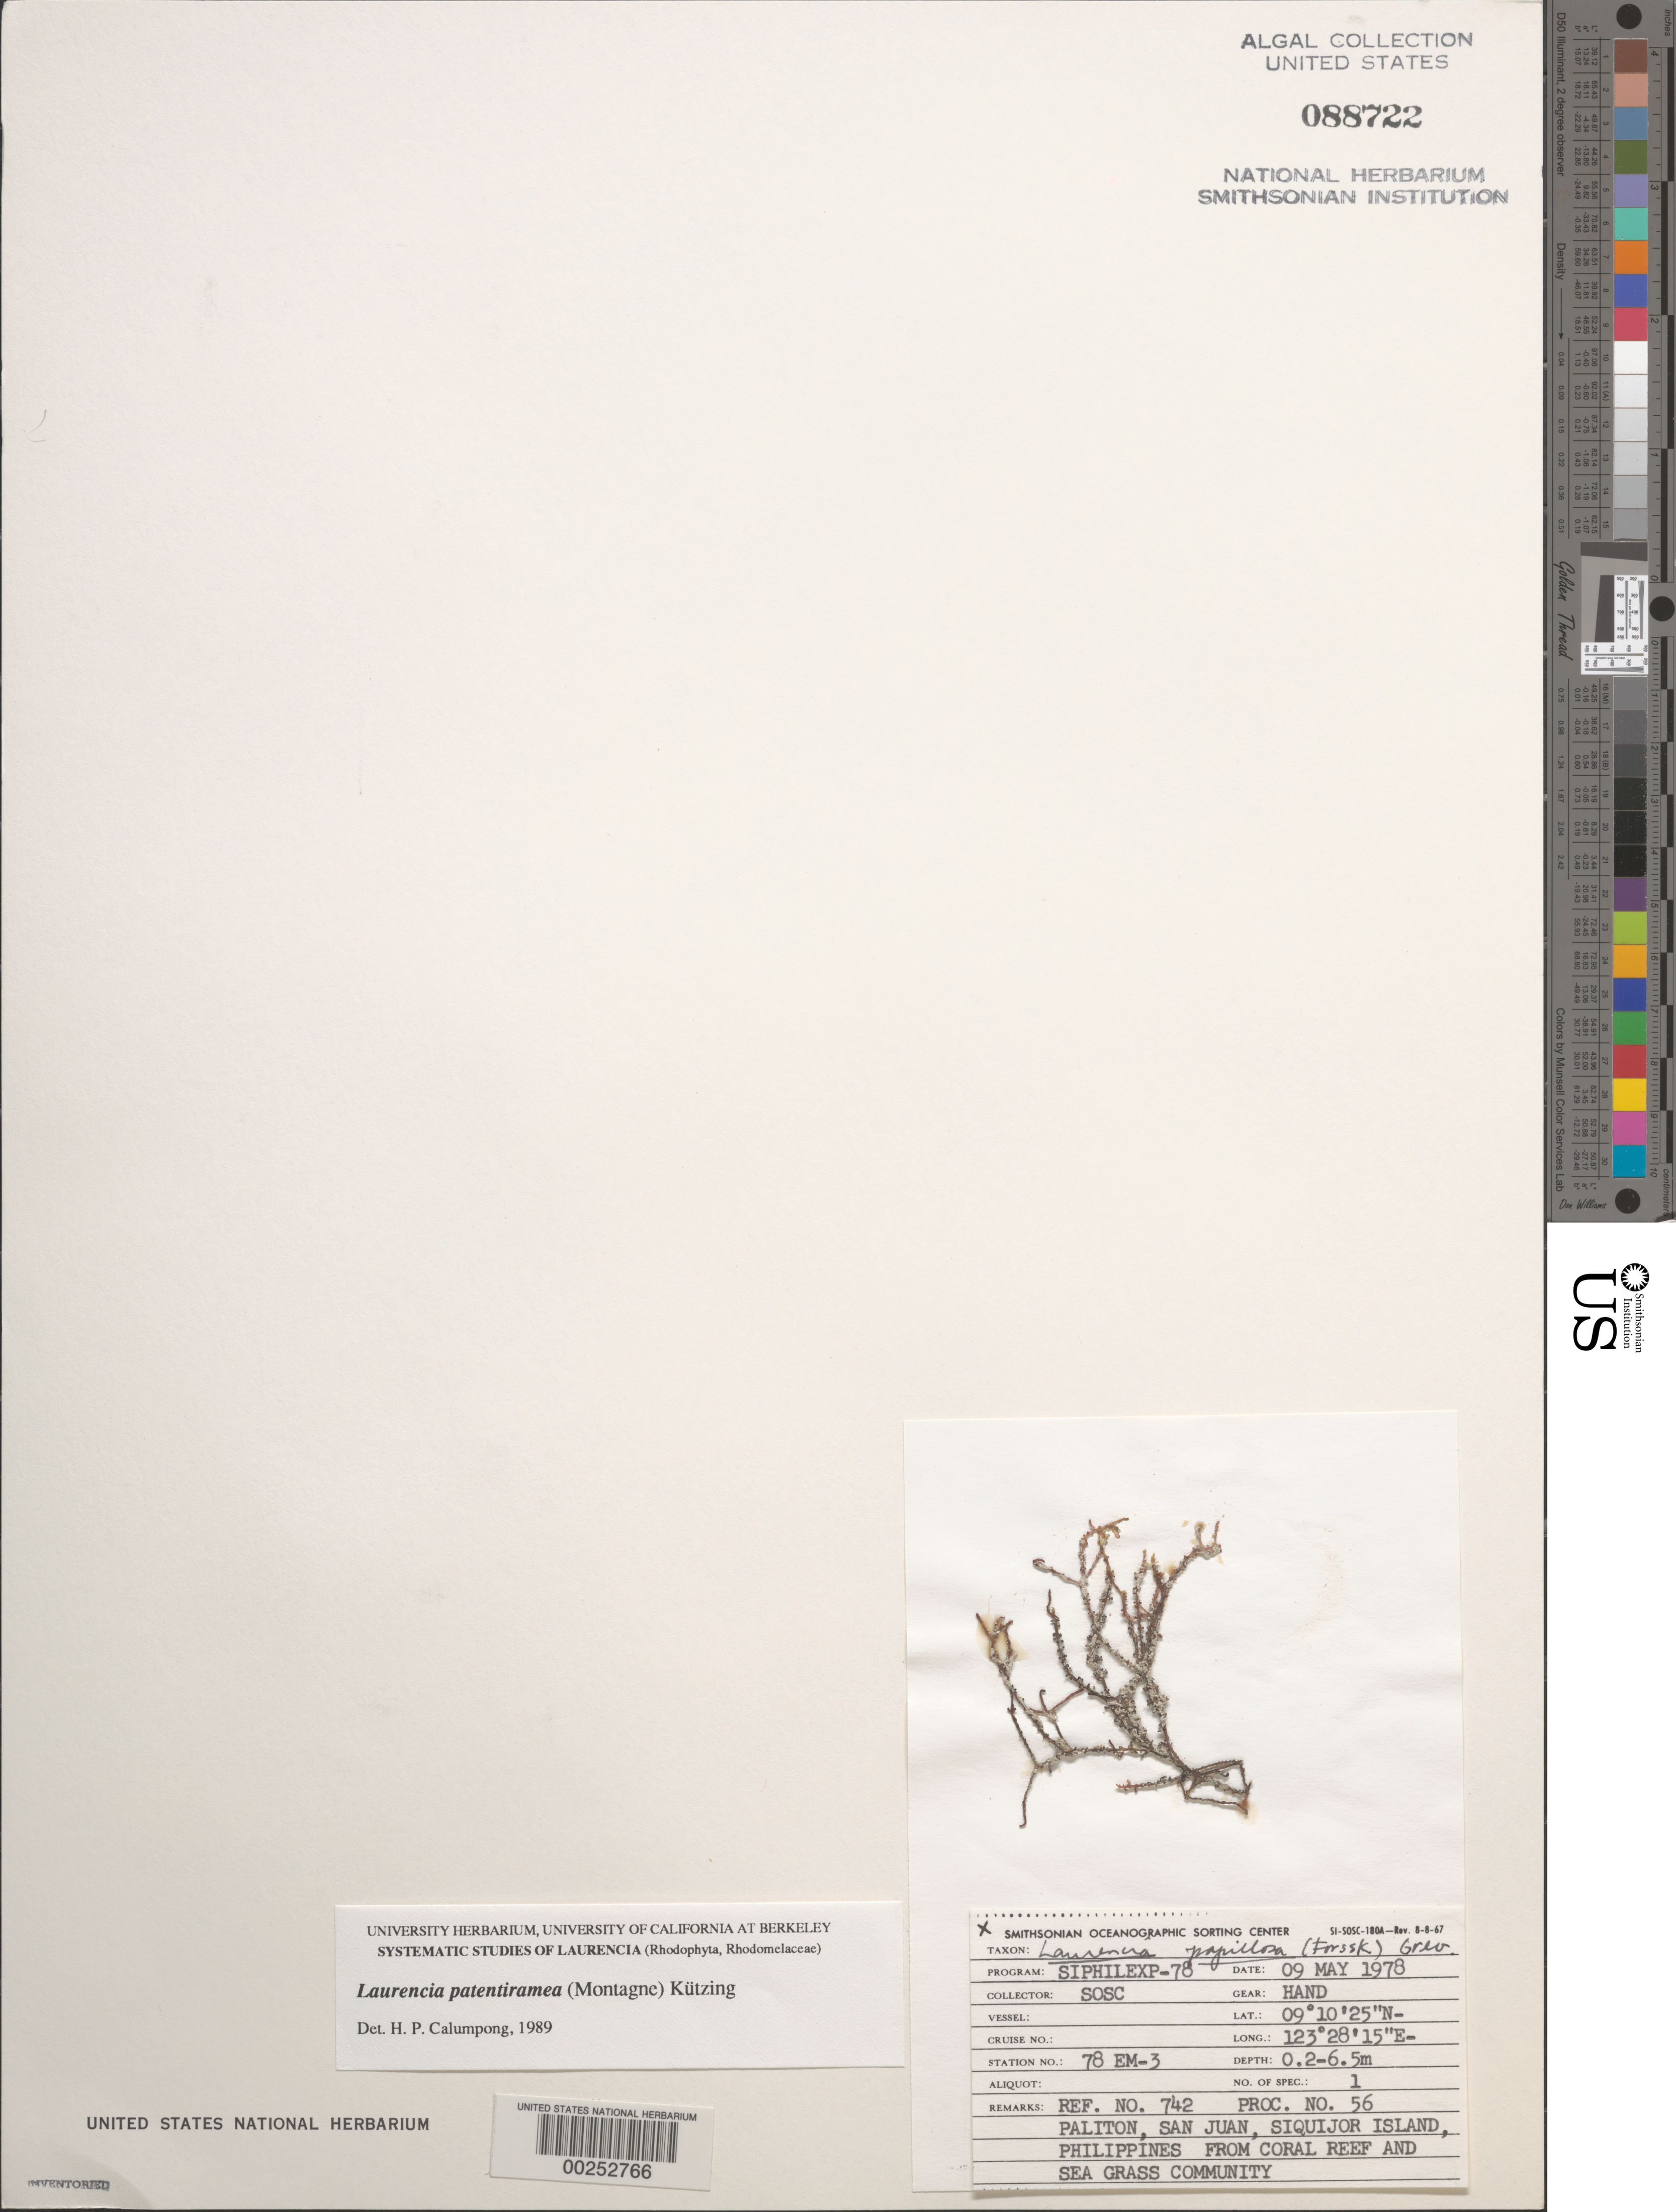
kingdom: Plantae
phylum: Rhodophyta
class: Florideophyceae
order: Ceramiales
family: Rhodomelaceae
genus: Palisada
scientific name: Palisada patentiramea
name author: (Mont.) Cassano et al.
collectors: SOSC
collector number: Station 78 Em-3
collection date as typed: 09 May 1978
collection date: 1978-05-09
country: Philippines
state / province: Central Visayas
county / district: Siquijor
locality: Visayan. Paliton, san juan, siquijor island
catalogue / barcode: US 88722